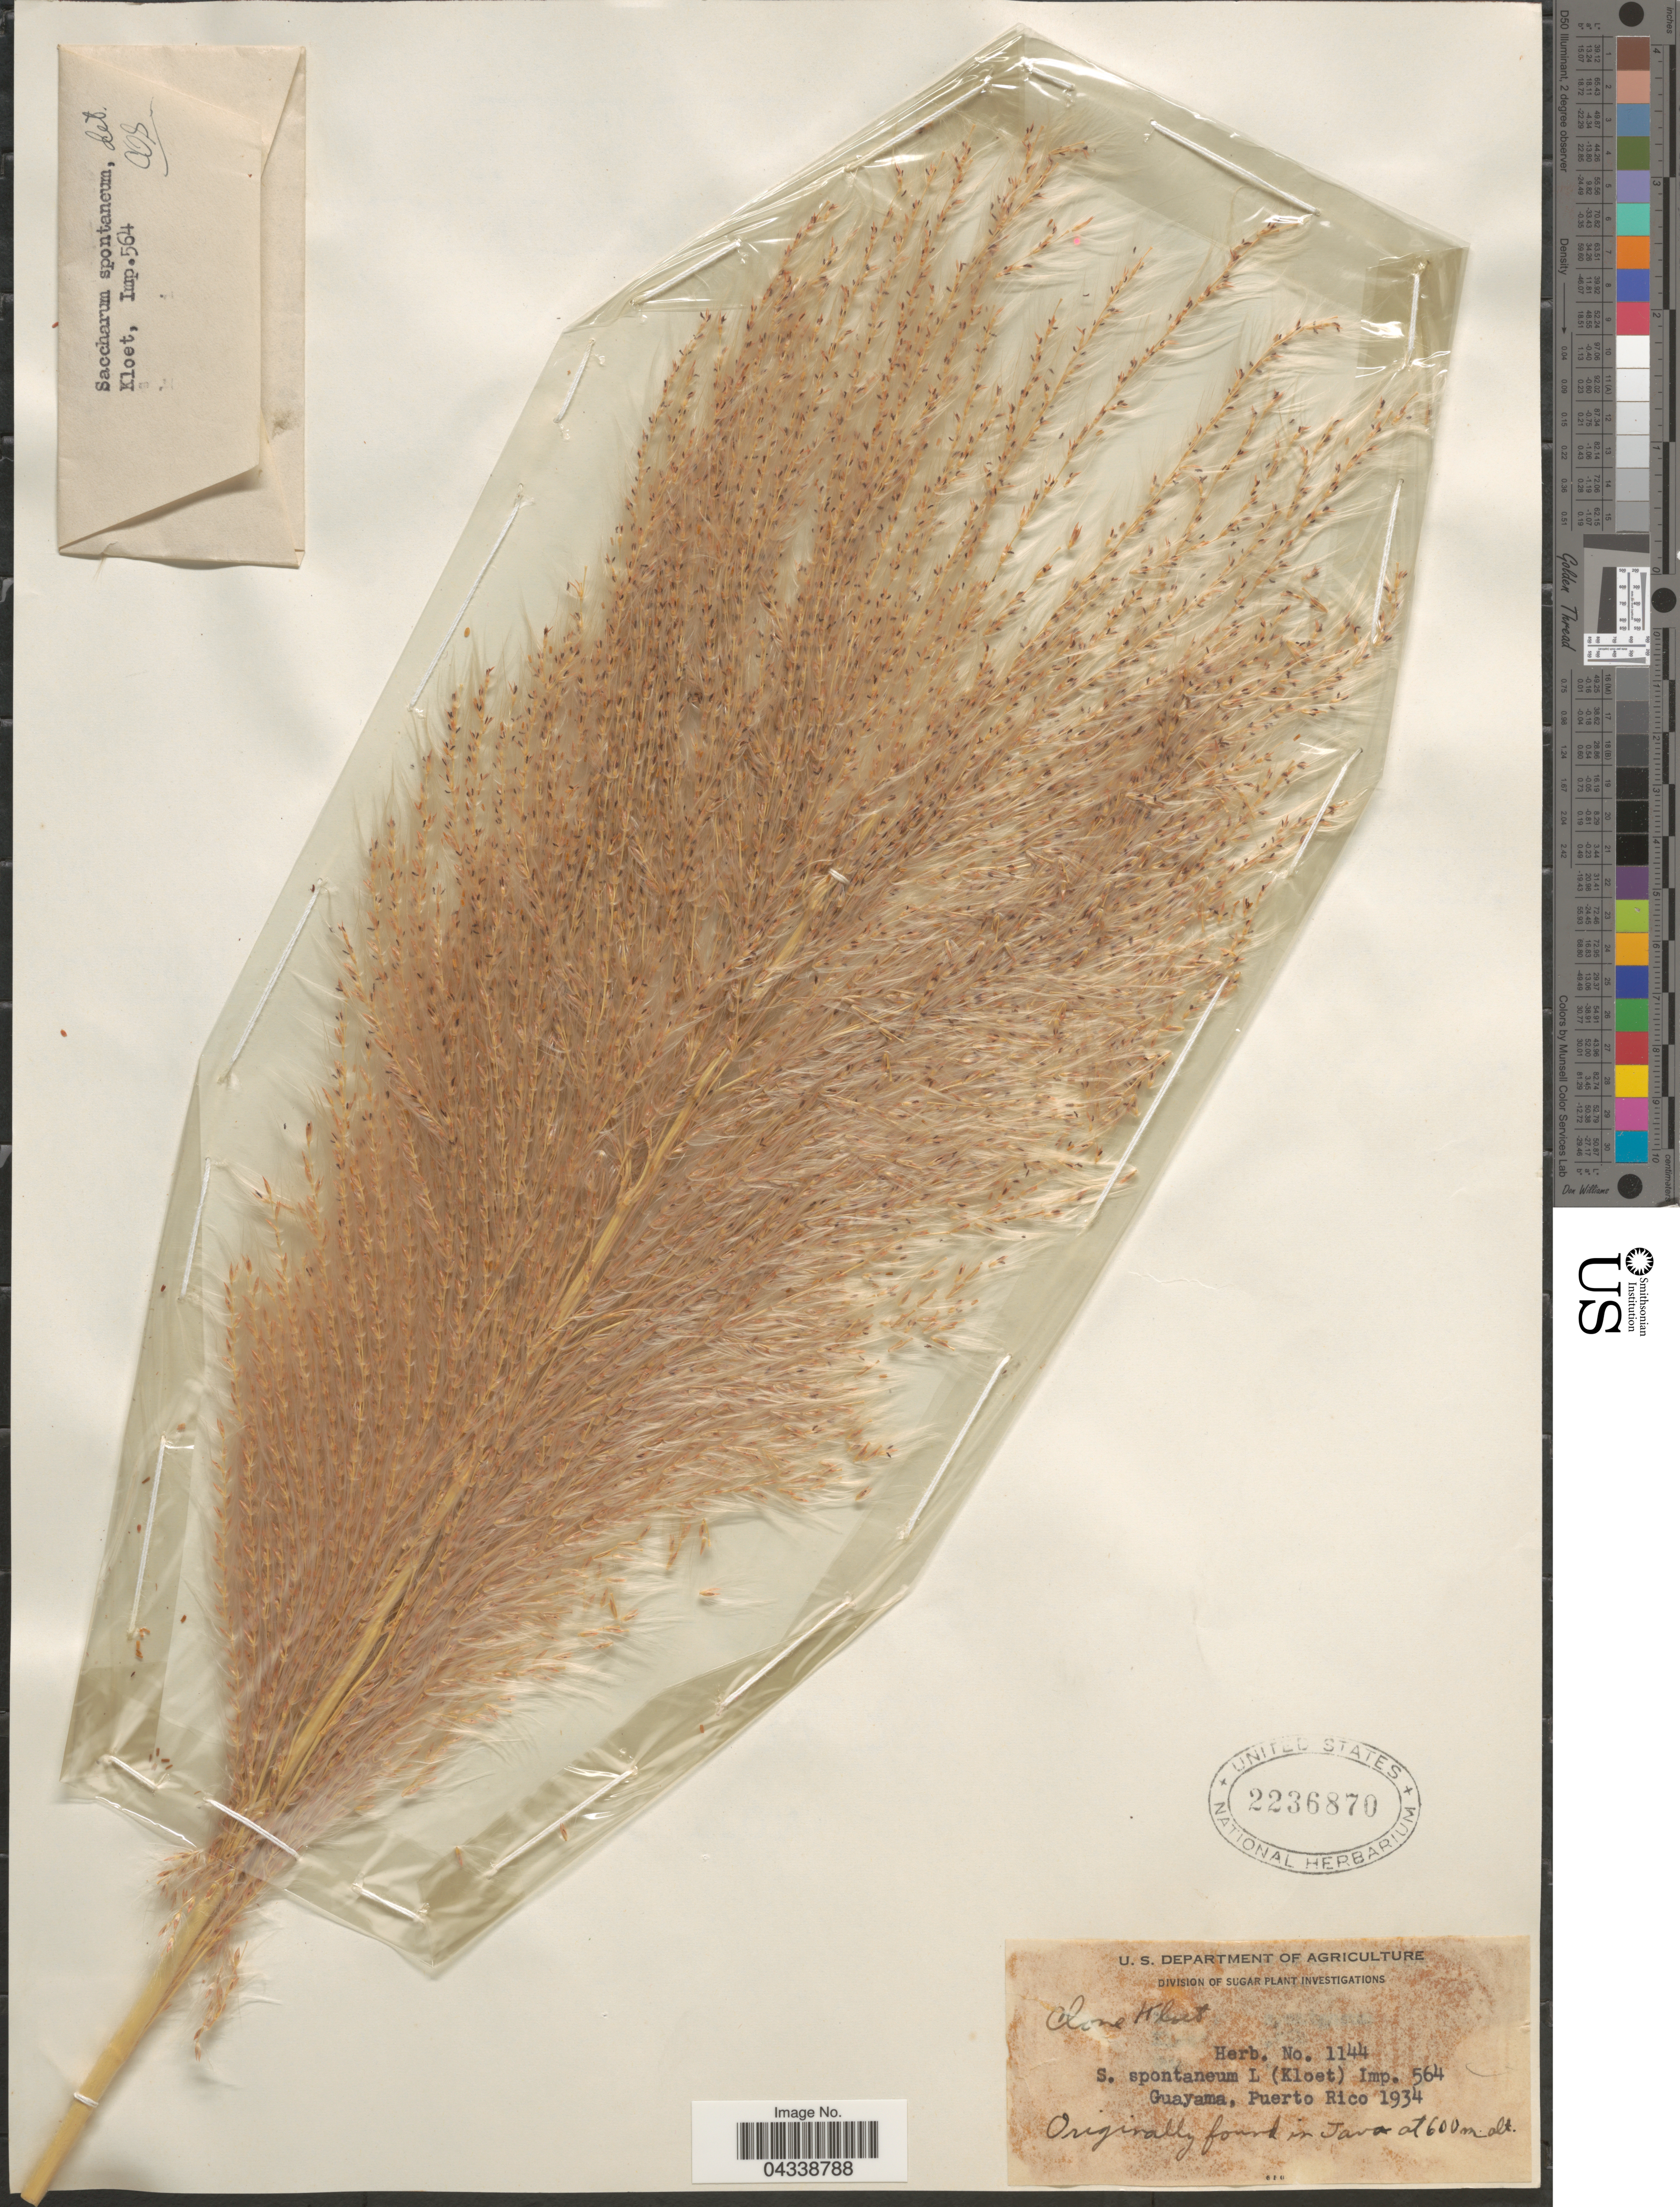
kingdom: Plantae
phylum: Tracheophyta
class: Liliopsida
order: Poales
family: Poaceae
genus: Saccharum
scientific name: Saccharum spontaneum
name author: L.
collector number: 1144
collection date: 1934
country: Puerto Rico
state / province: Guayama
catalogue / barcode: US 2236870